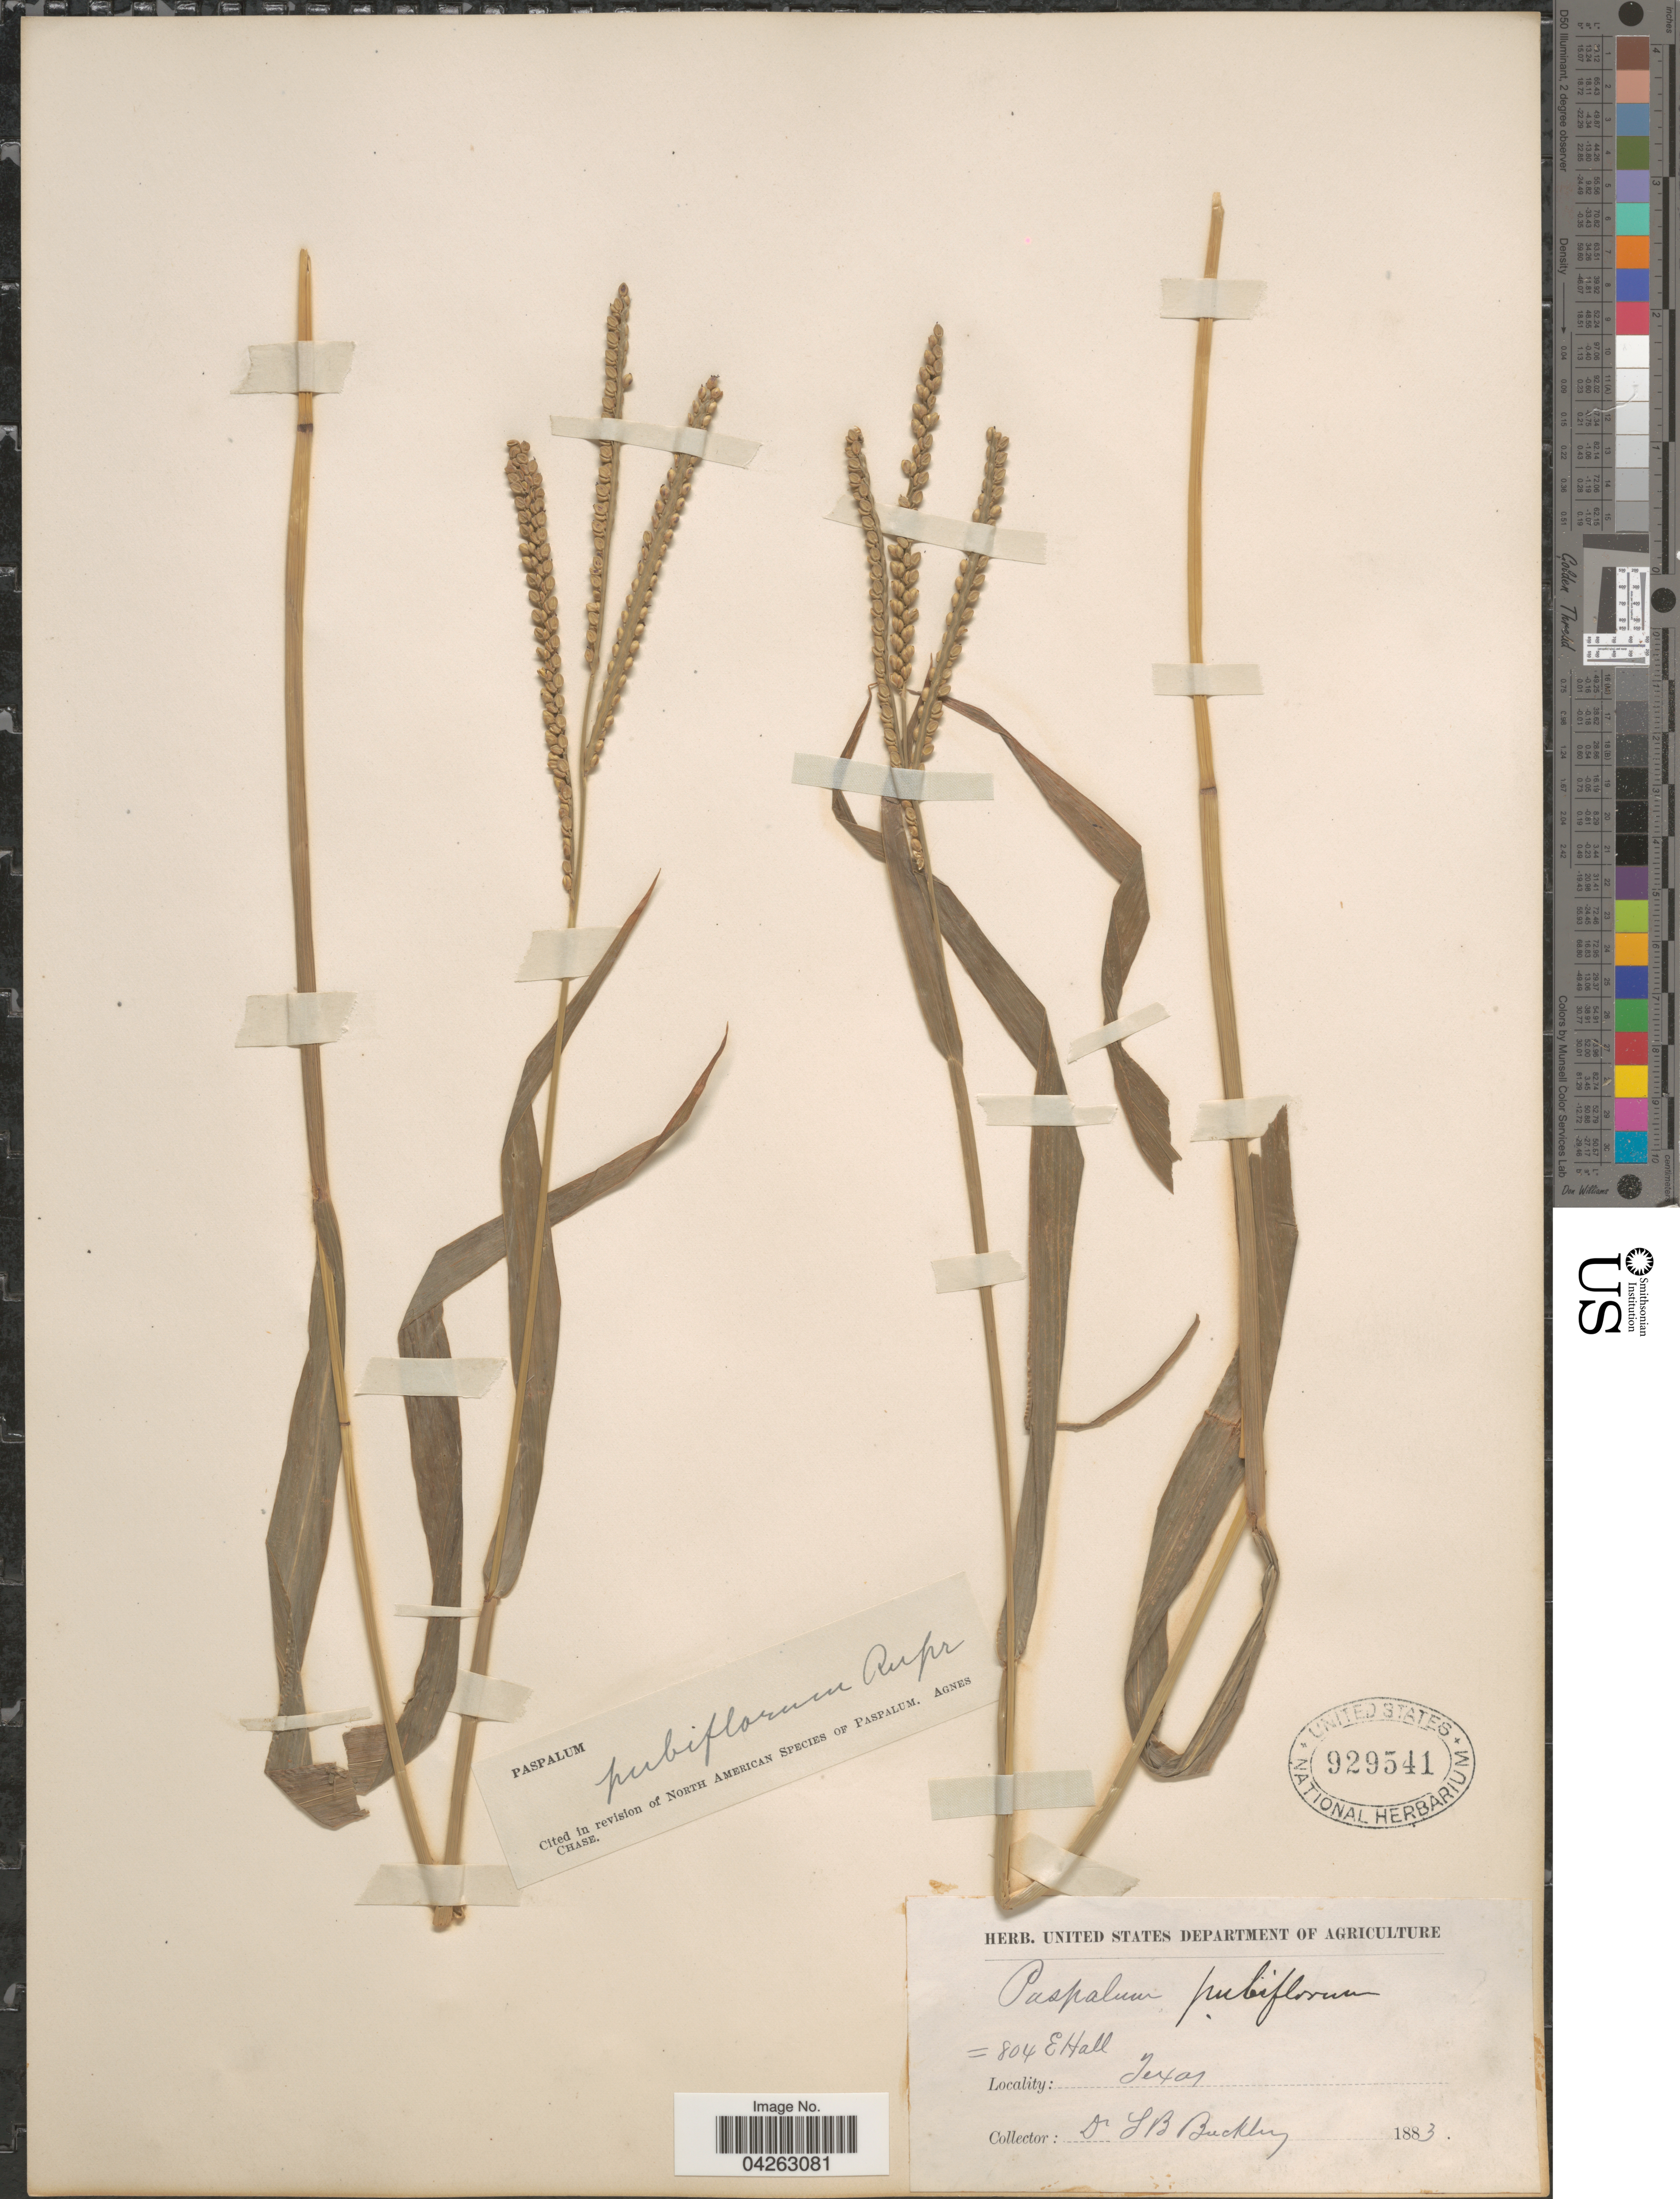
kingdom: Plantae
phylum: Tracheophyta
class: Liliopsida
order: Poales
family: Poaceae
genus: Paspalum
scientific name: Paspalum pubiflorum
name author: Rupr. ex E. Fourn.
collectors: L. Buckley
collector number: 804?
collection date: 1883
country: United States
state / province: Texas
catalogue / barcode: US 929541